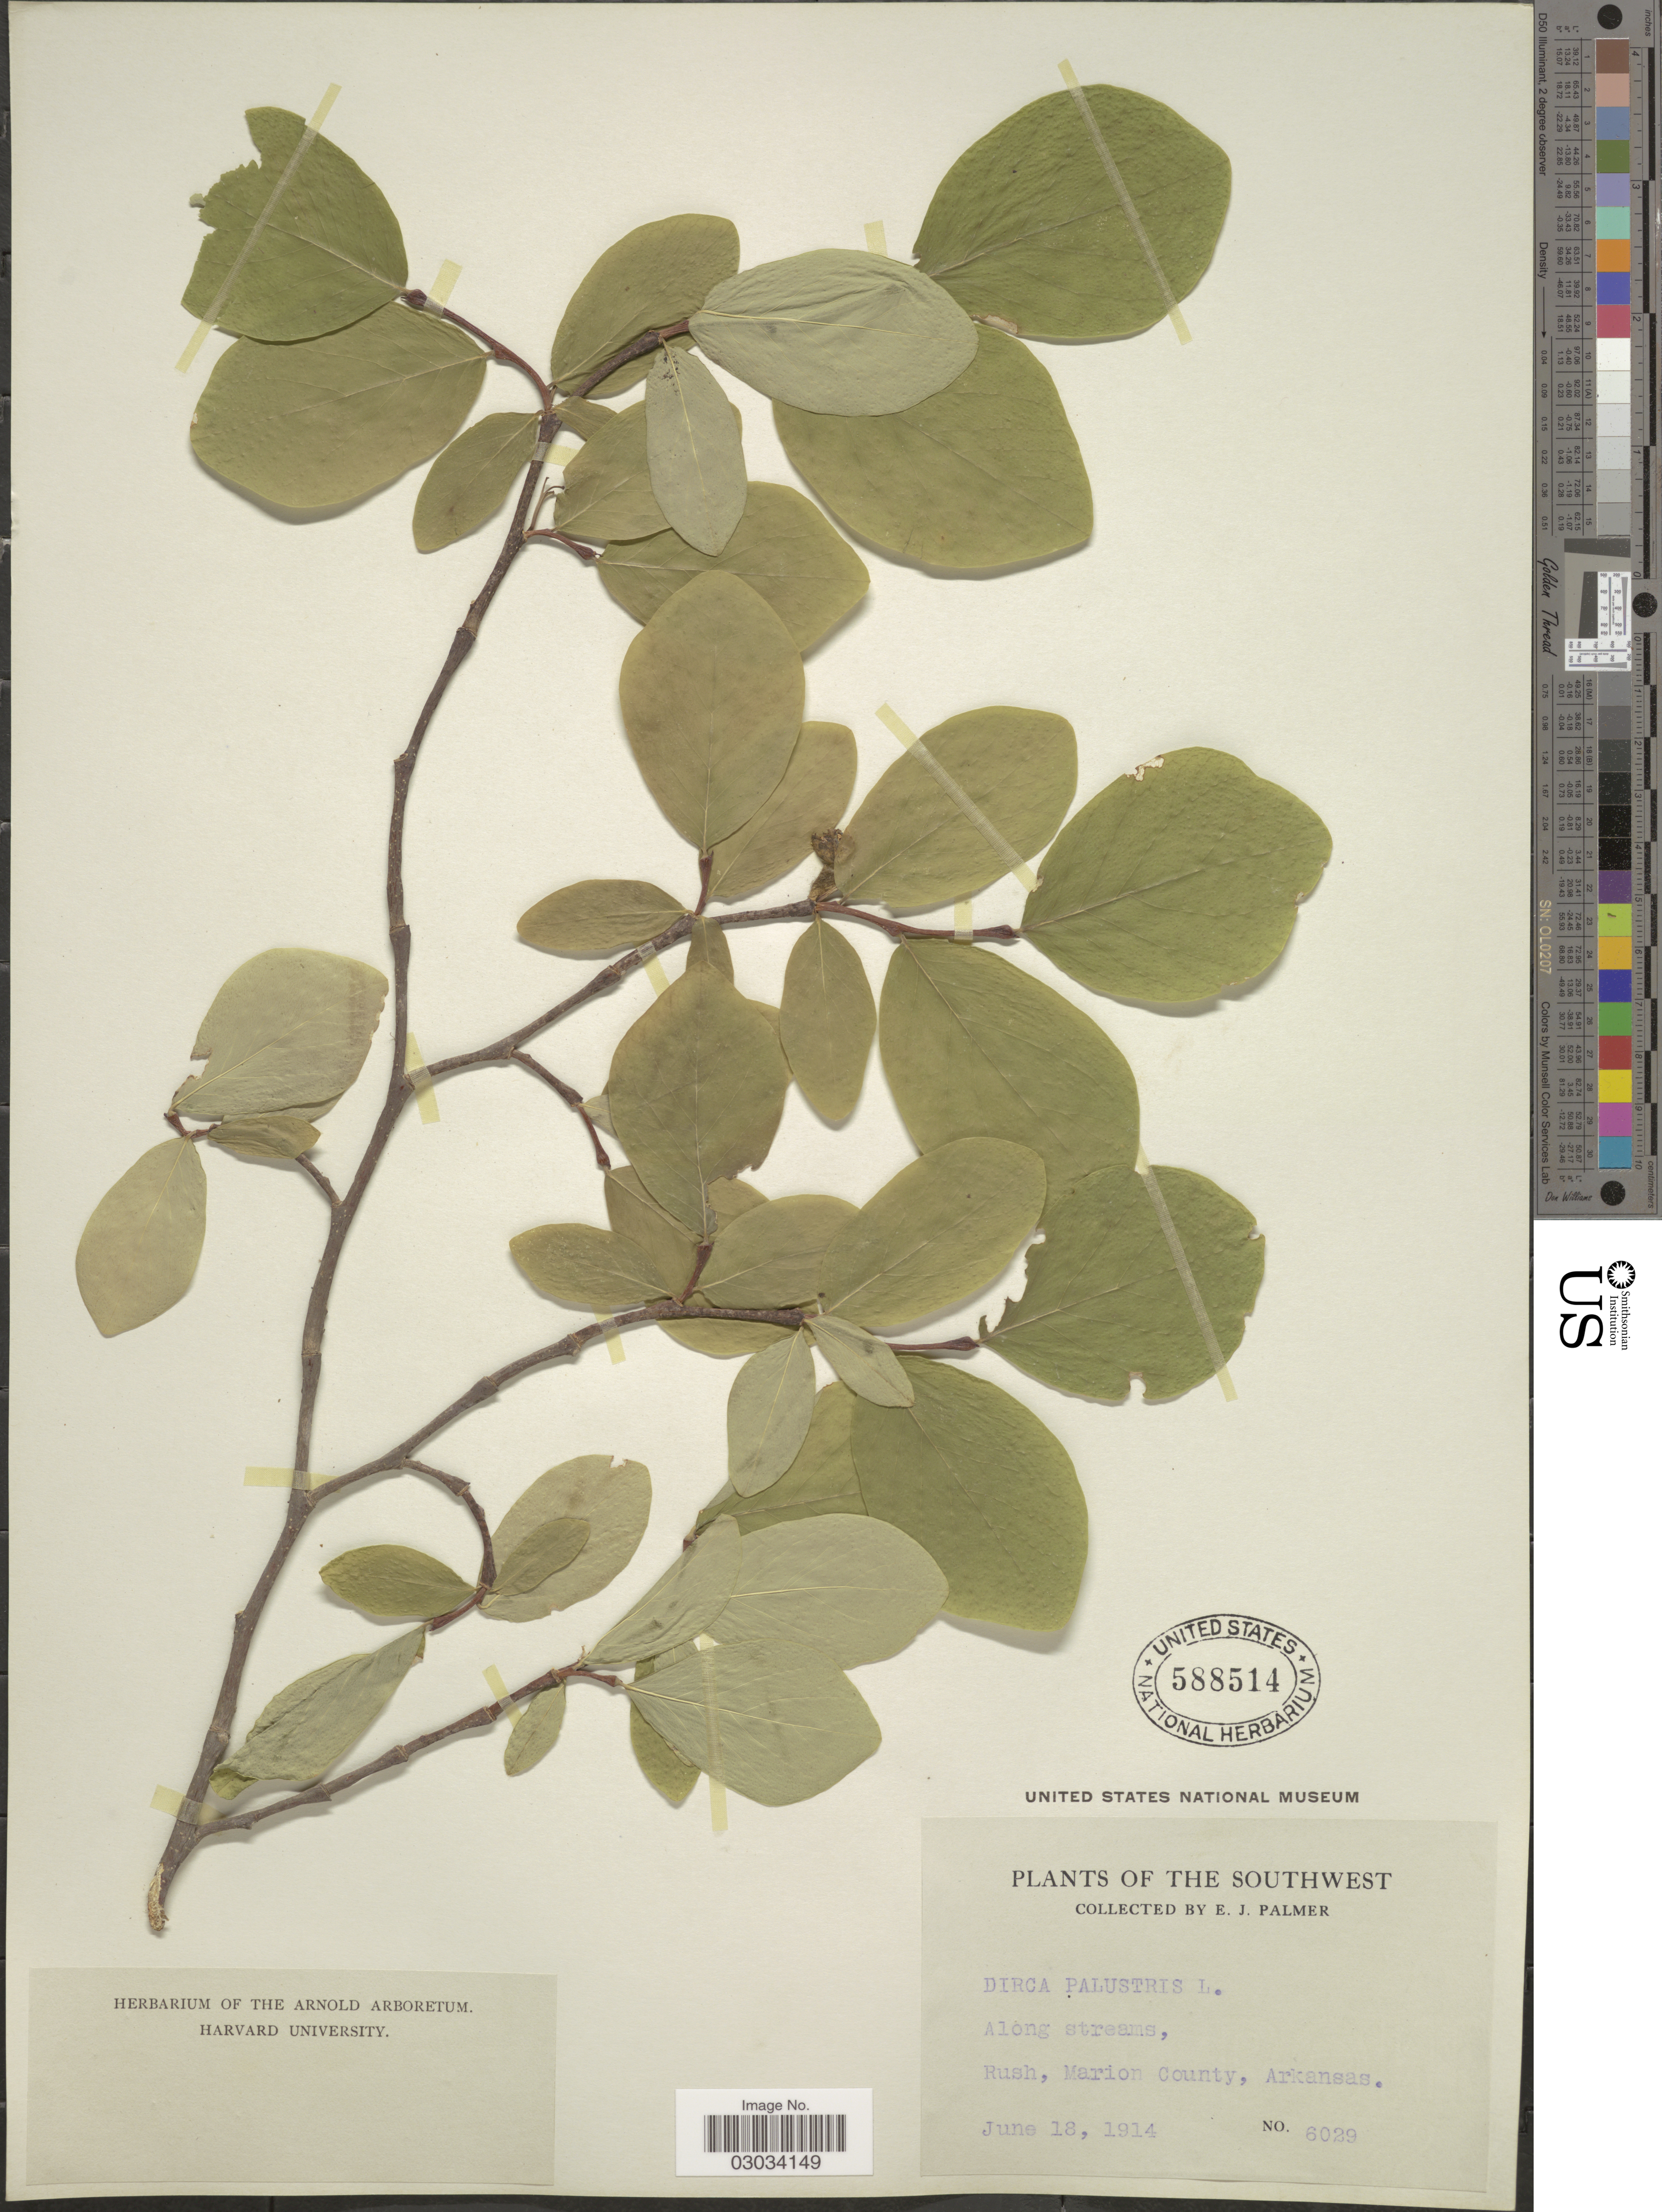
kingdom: Plantae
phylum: Tracheophyta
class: Magnoliopsida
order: Malvales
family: Thymelaeaceae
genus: Dirca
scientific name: Dirca palustris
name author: L.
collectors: E. J. Palmer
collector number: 6029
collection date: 1914-06-18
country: United States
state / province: Arkansas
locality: The Southwest. Along streams, Rush, Marion County.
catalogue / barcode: US 588514